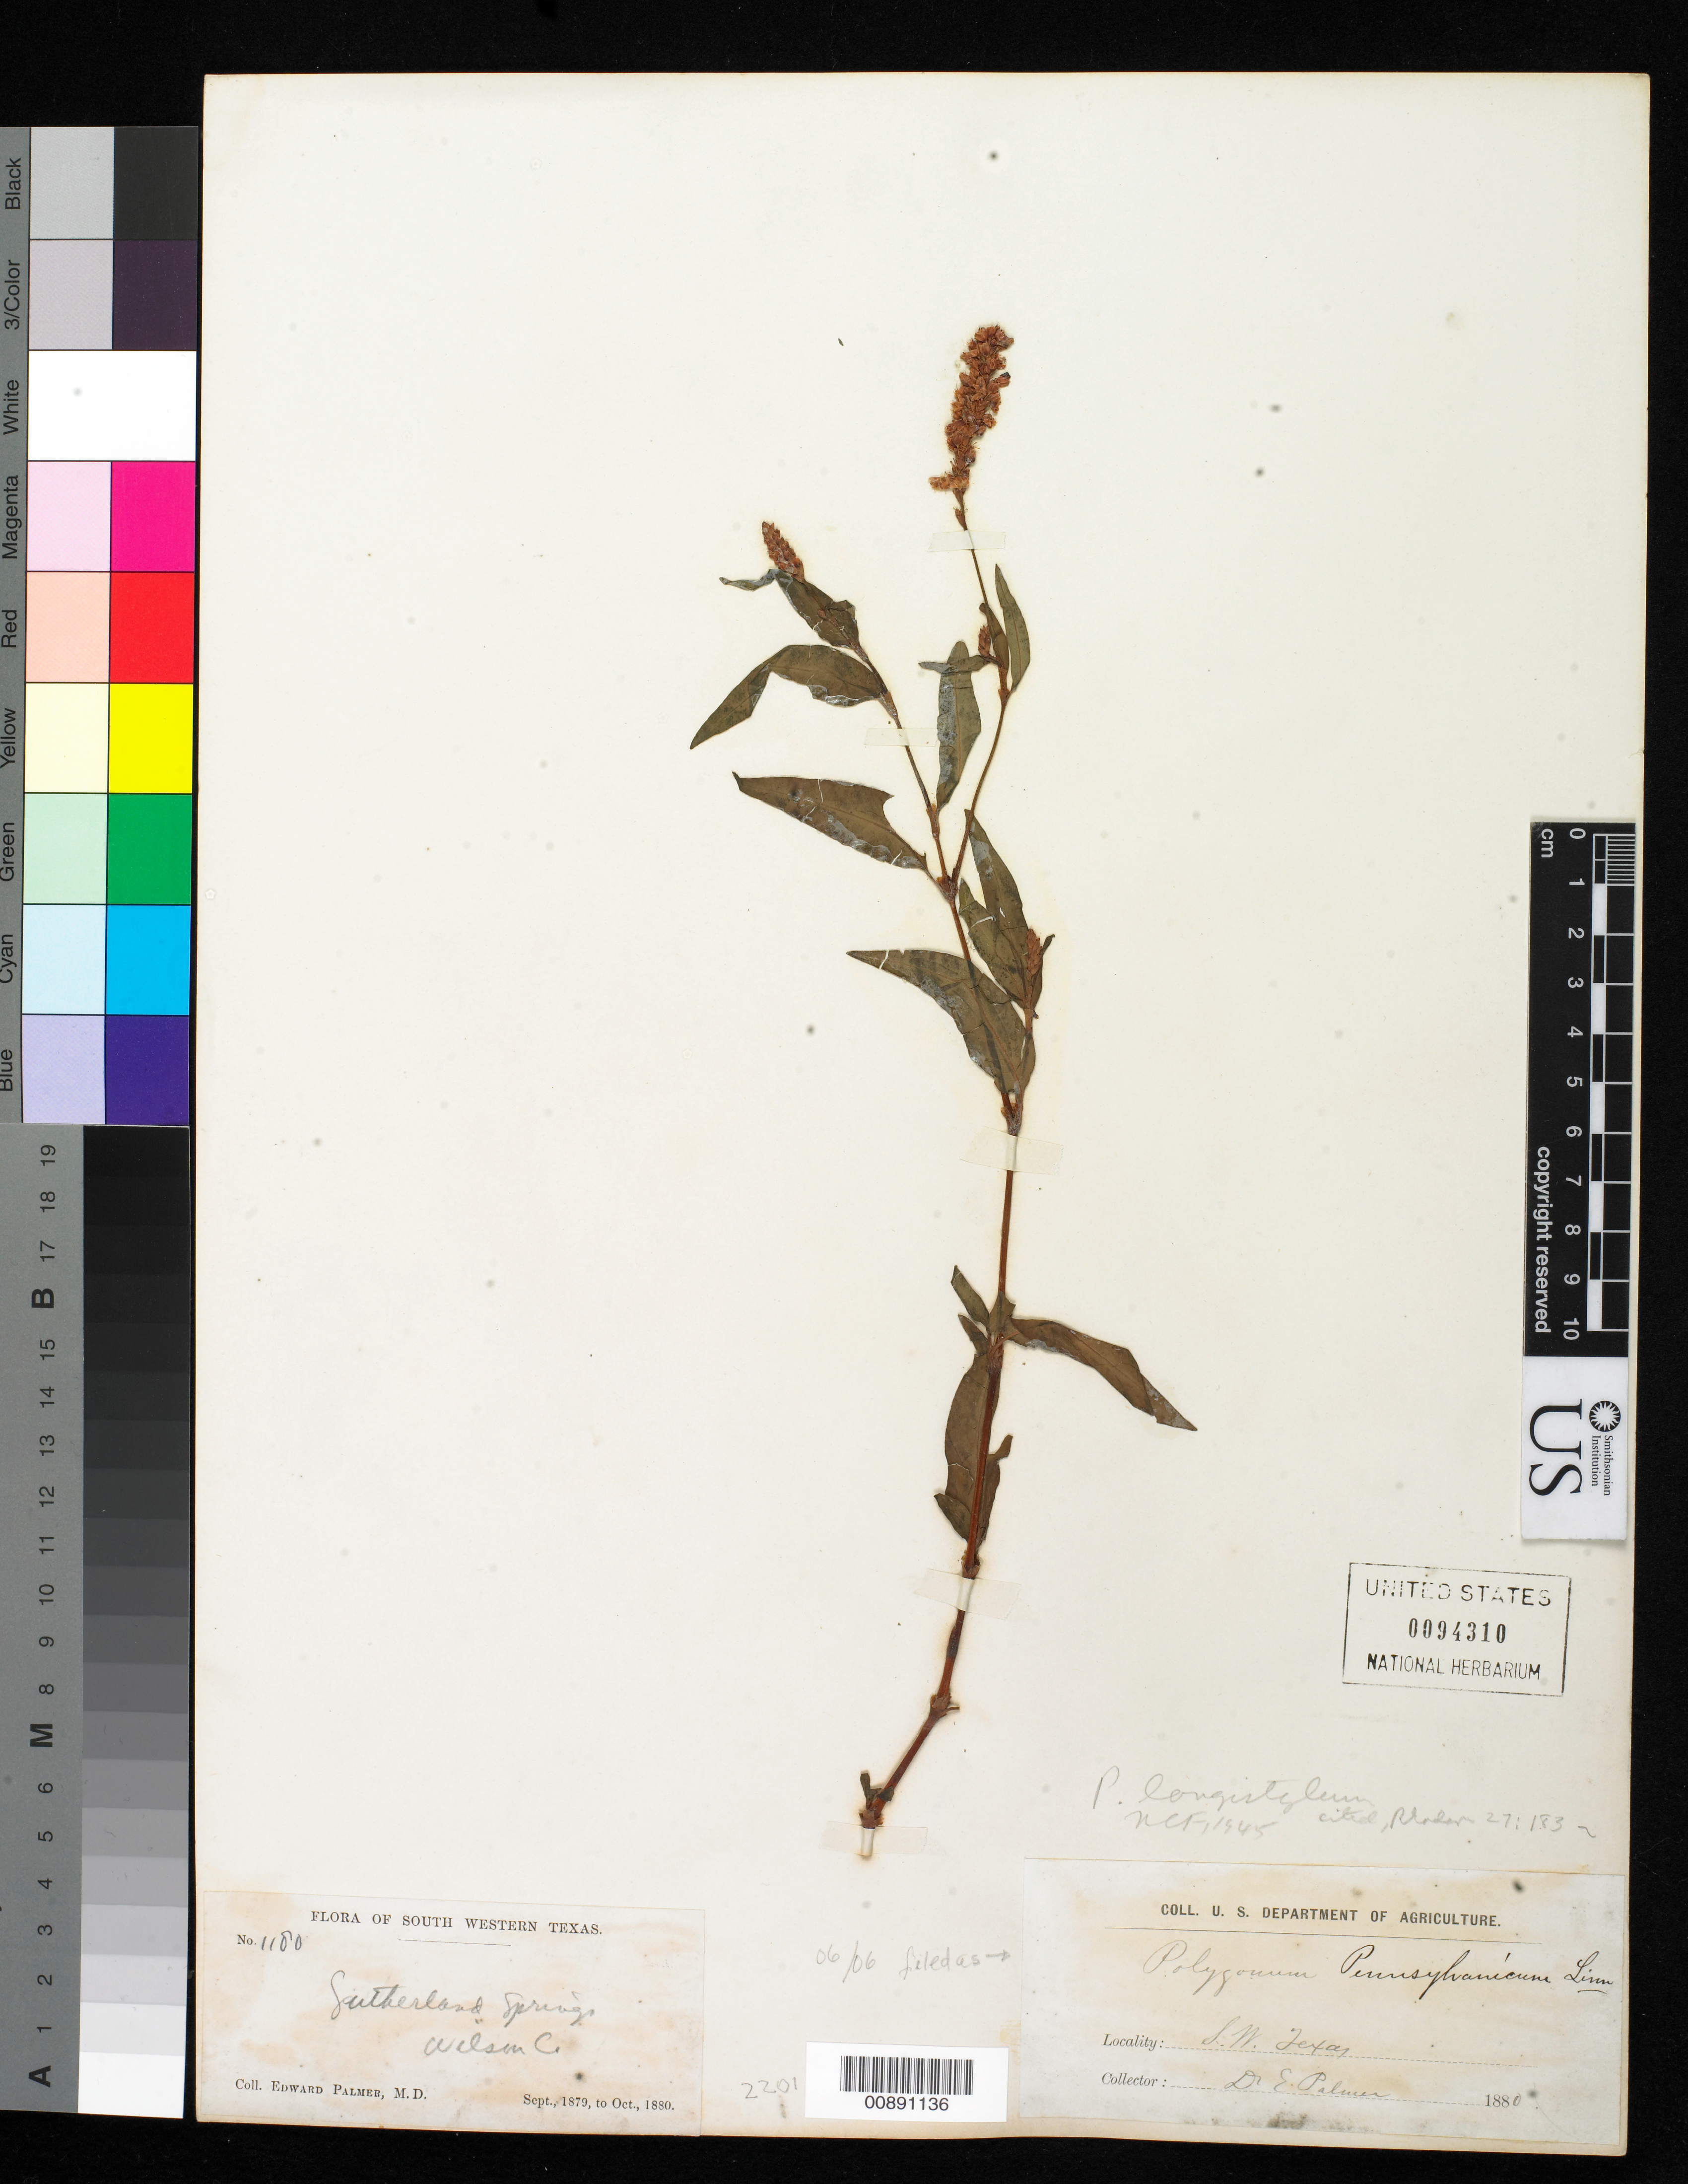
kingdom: Plantae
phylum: Tracheophyta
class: Magnoliopsida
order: Caryophyllales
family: Polygonaceae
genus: Persicaria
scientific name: Persicaria bicornis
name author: (Raf.) Nieuwl.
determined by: Atha, D. E.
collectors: E. Palmer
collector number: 1180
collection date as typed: Sep 1879 to -- Oct 1880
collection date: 1879-09/1880-10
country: United States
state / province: Texas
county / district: Wilson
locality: Sutherland Springs, Wilson County, Texas.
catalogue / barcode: US 94310